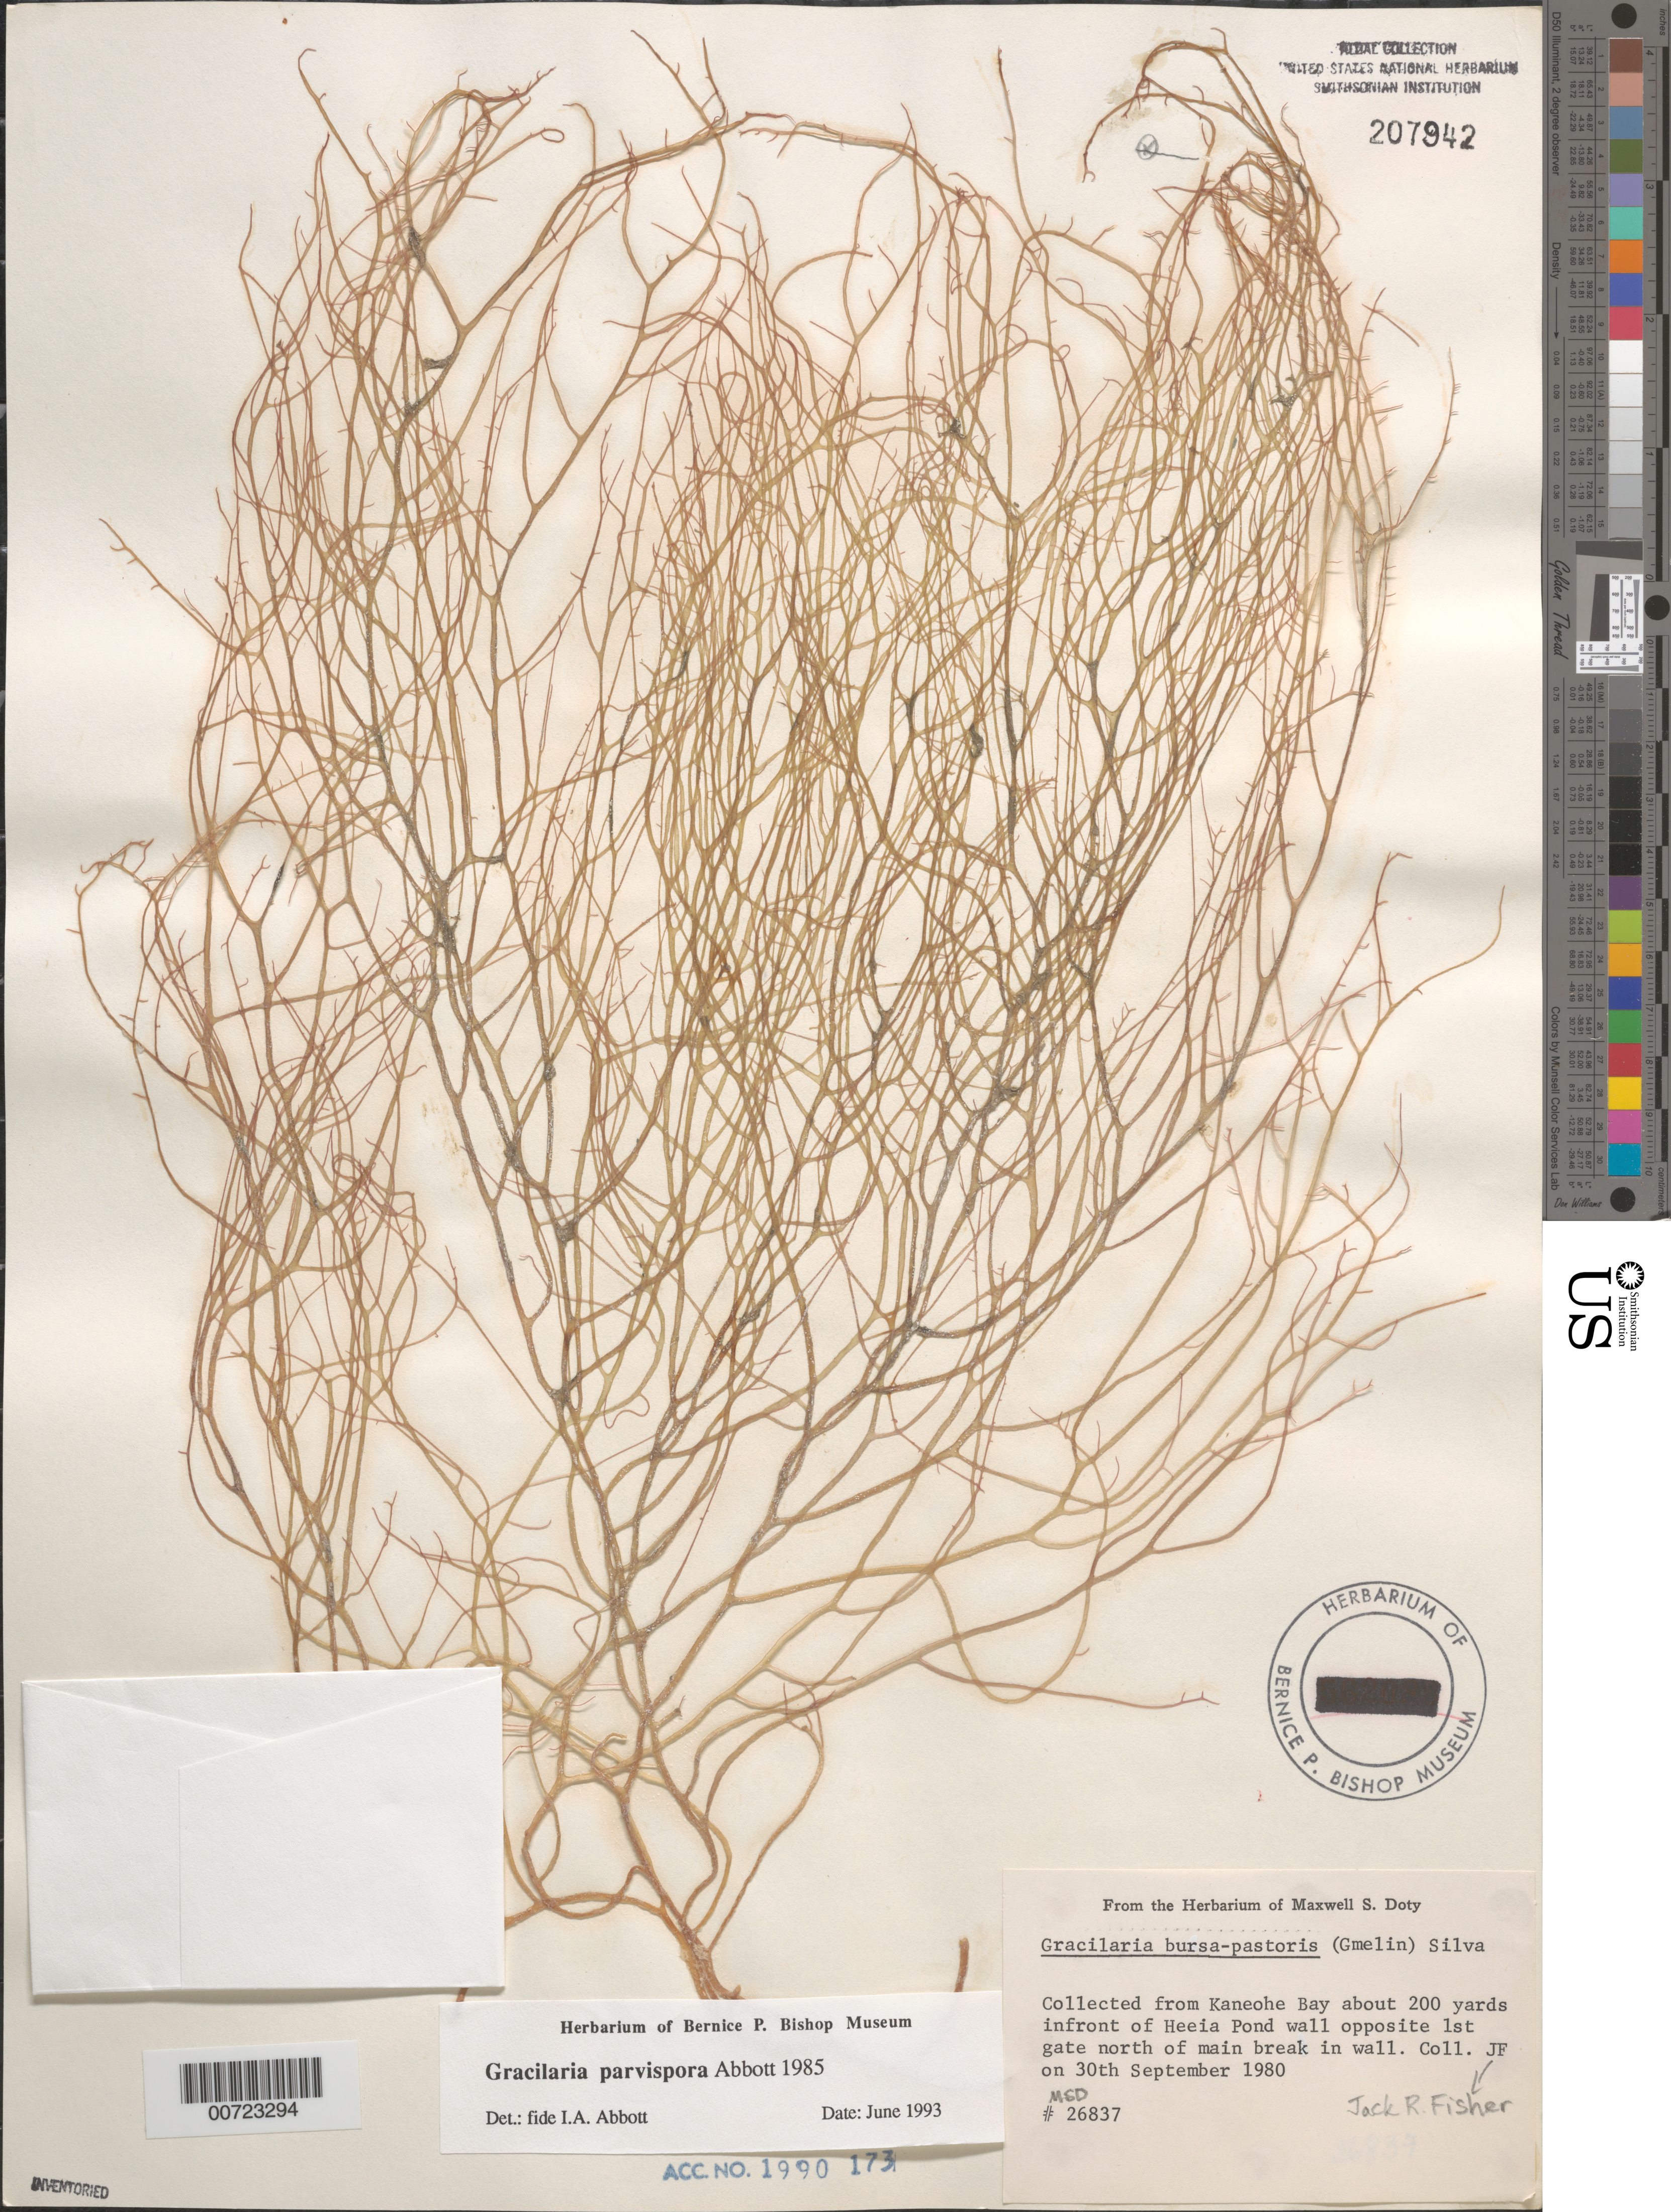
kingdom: Plantae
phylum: Rhodophyta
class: Florideophyceae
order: Gracilariales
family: Gracilariaceae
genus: Gracilaria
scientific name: Gracilaria parvispora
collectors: J. Fisher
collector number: MSD 26837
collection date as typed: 30 Sep 1980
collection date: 1980-09-30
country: United States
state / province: Hawaii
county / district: Honolulu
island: Oahu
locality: Kaneohe Bay, in front of Heeia Pond wall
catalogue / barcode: US 207942